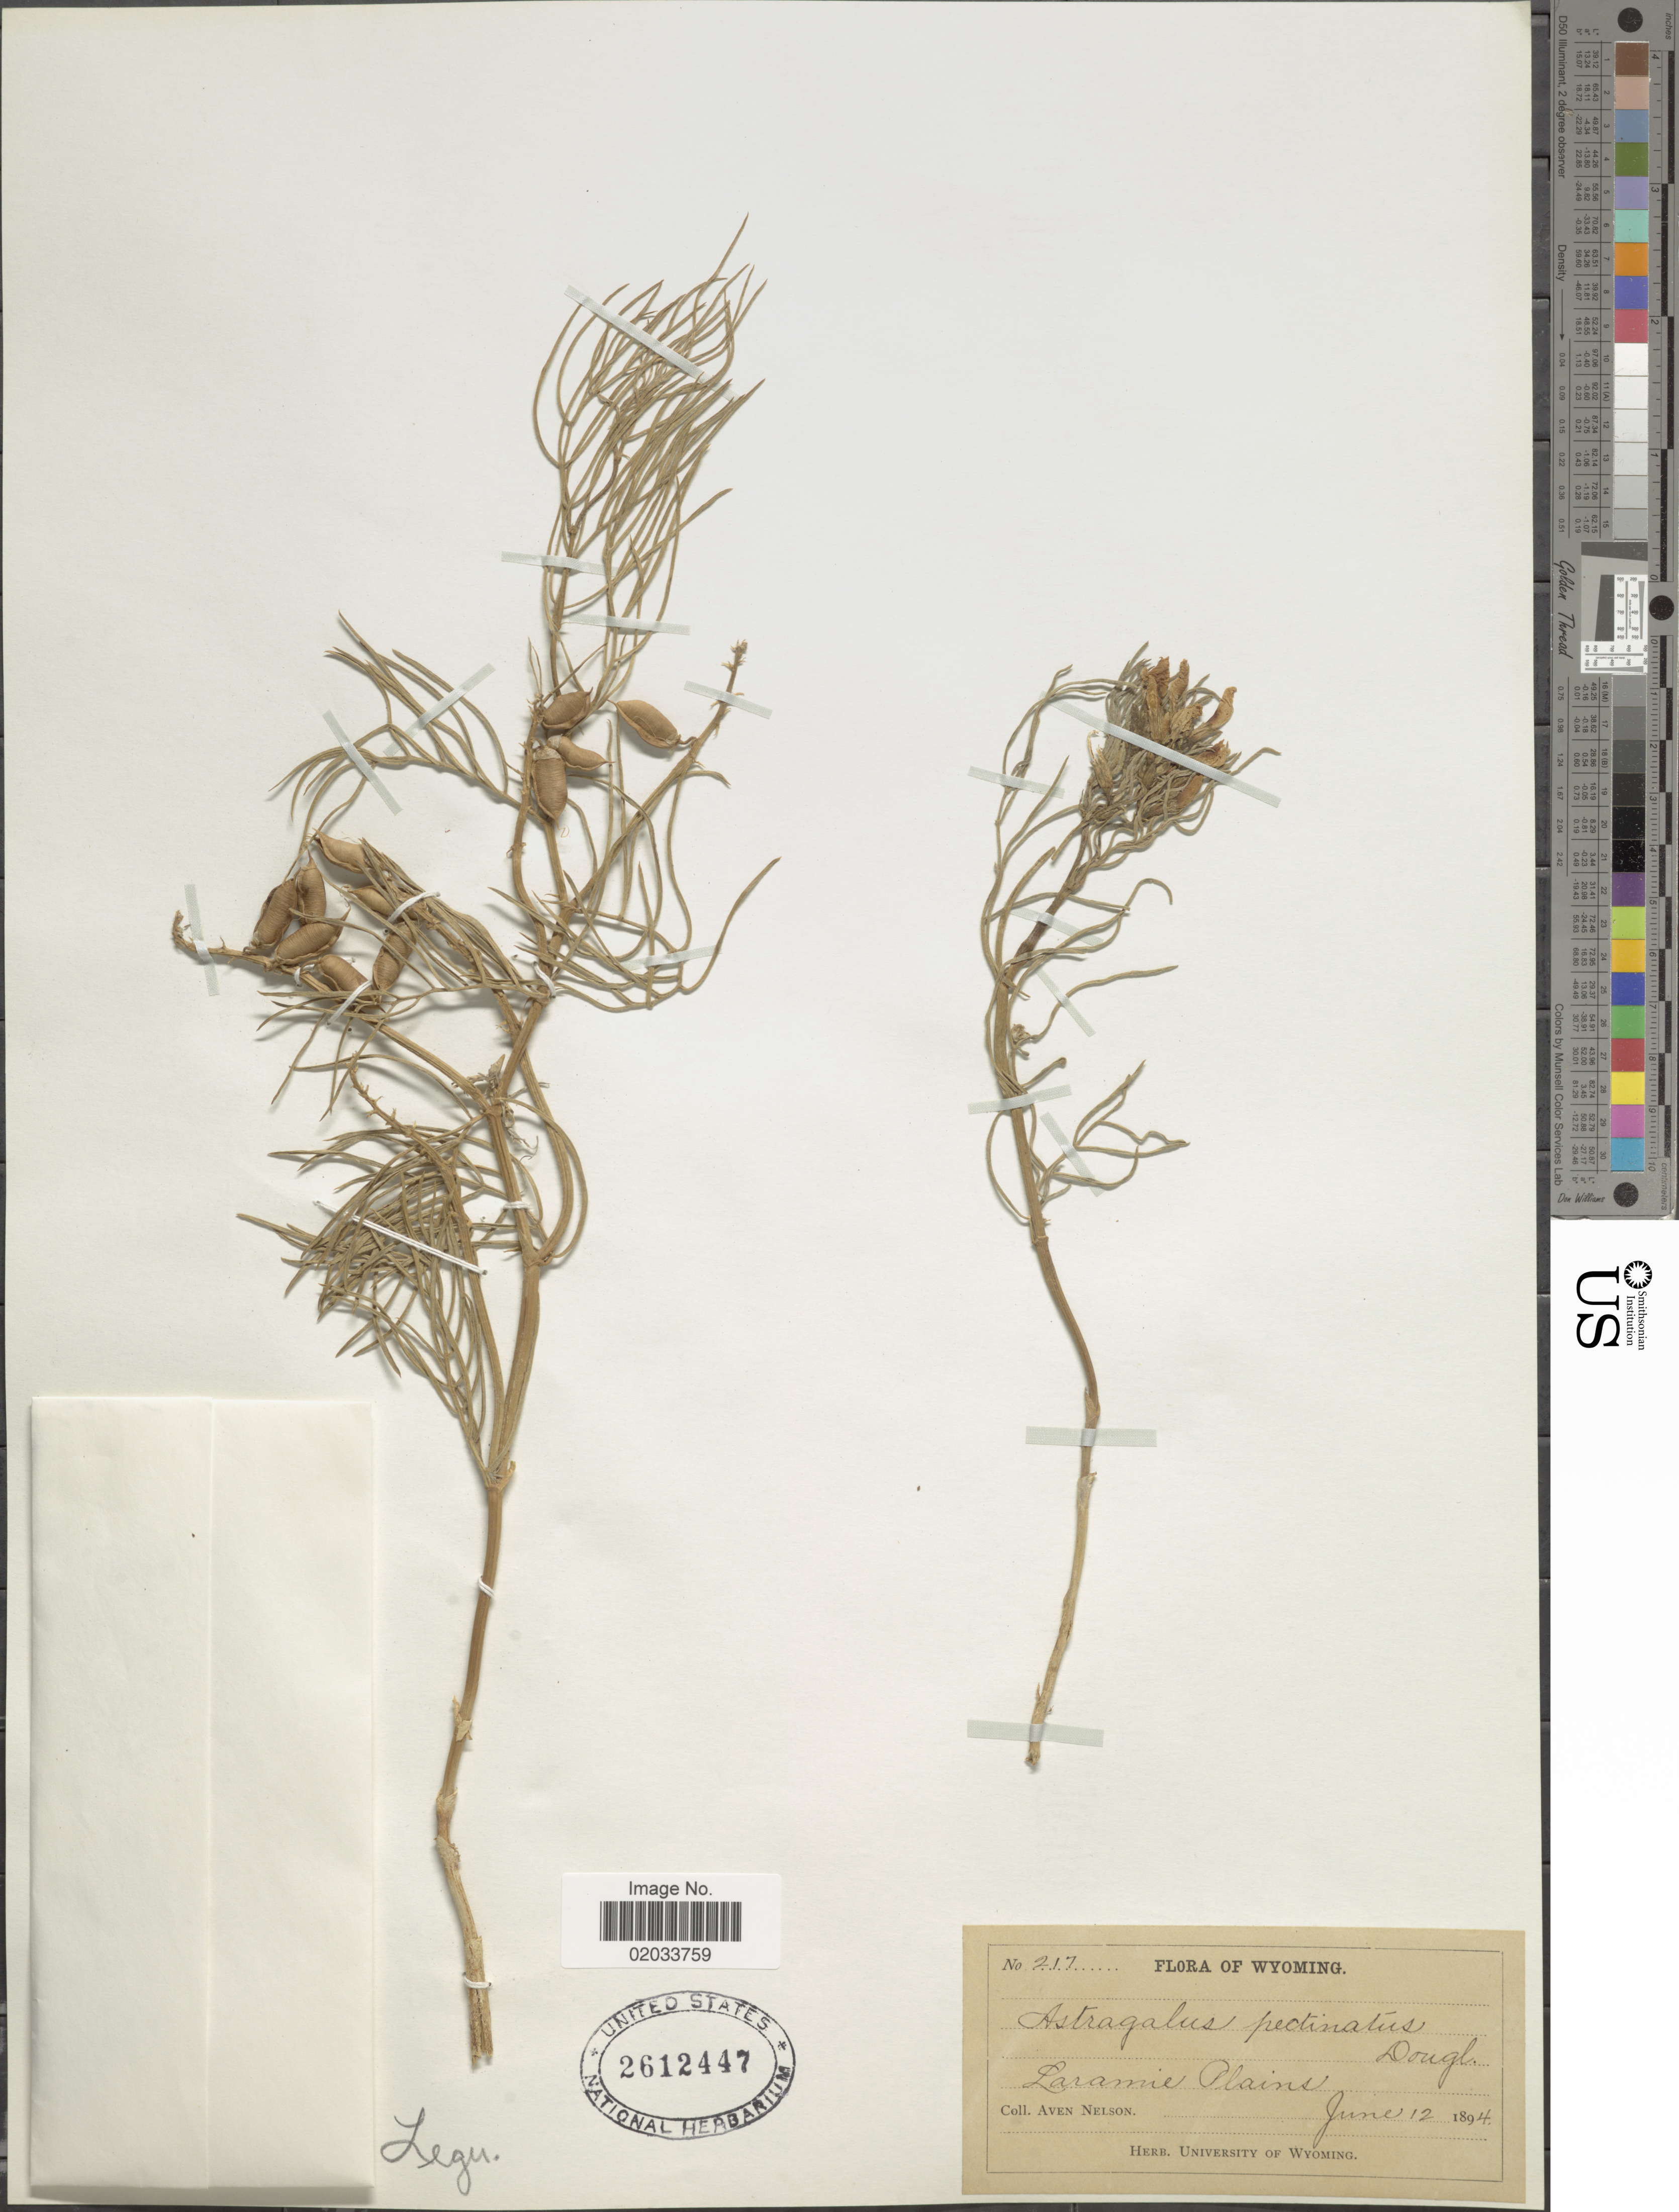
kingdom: Plantae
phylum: Tracheophyta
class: Magnoliopsida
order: Fabales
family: Fabaceae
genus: Astragalus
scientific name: Astragalus pectinatus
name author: (Hook.) G. Don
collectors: A. Nelson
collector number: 217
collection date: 1894-06-12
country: United States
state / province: Wyoming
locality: Laramie Plains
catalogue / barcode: US 2612447